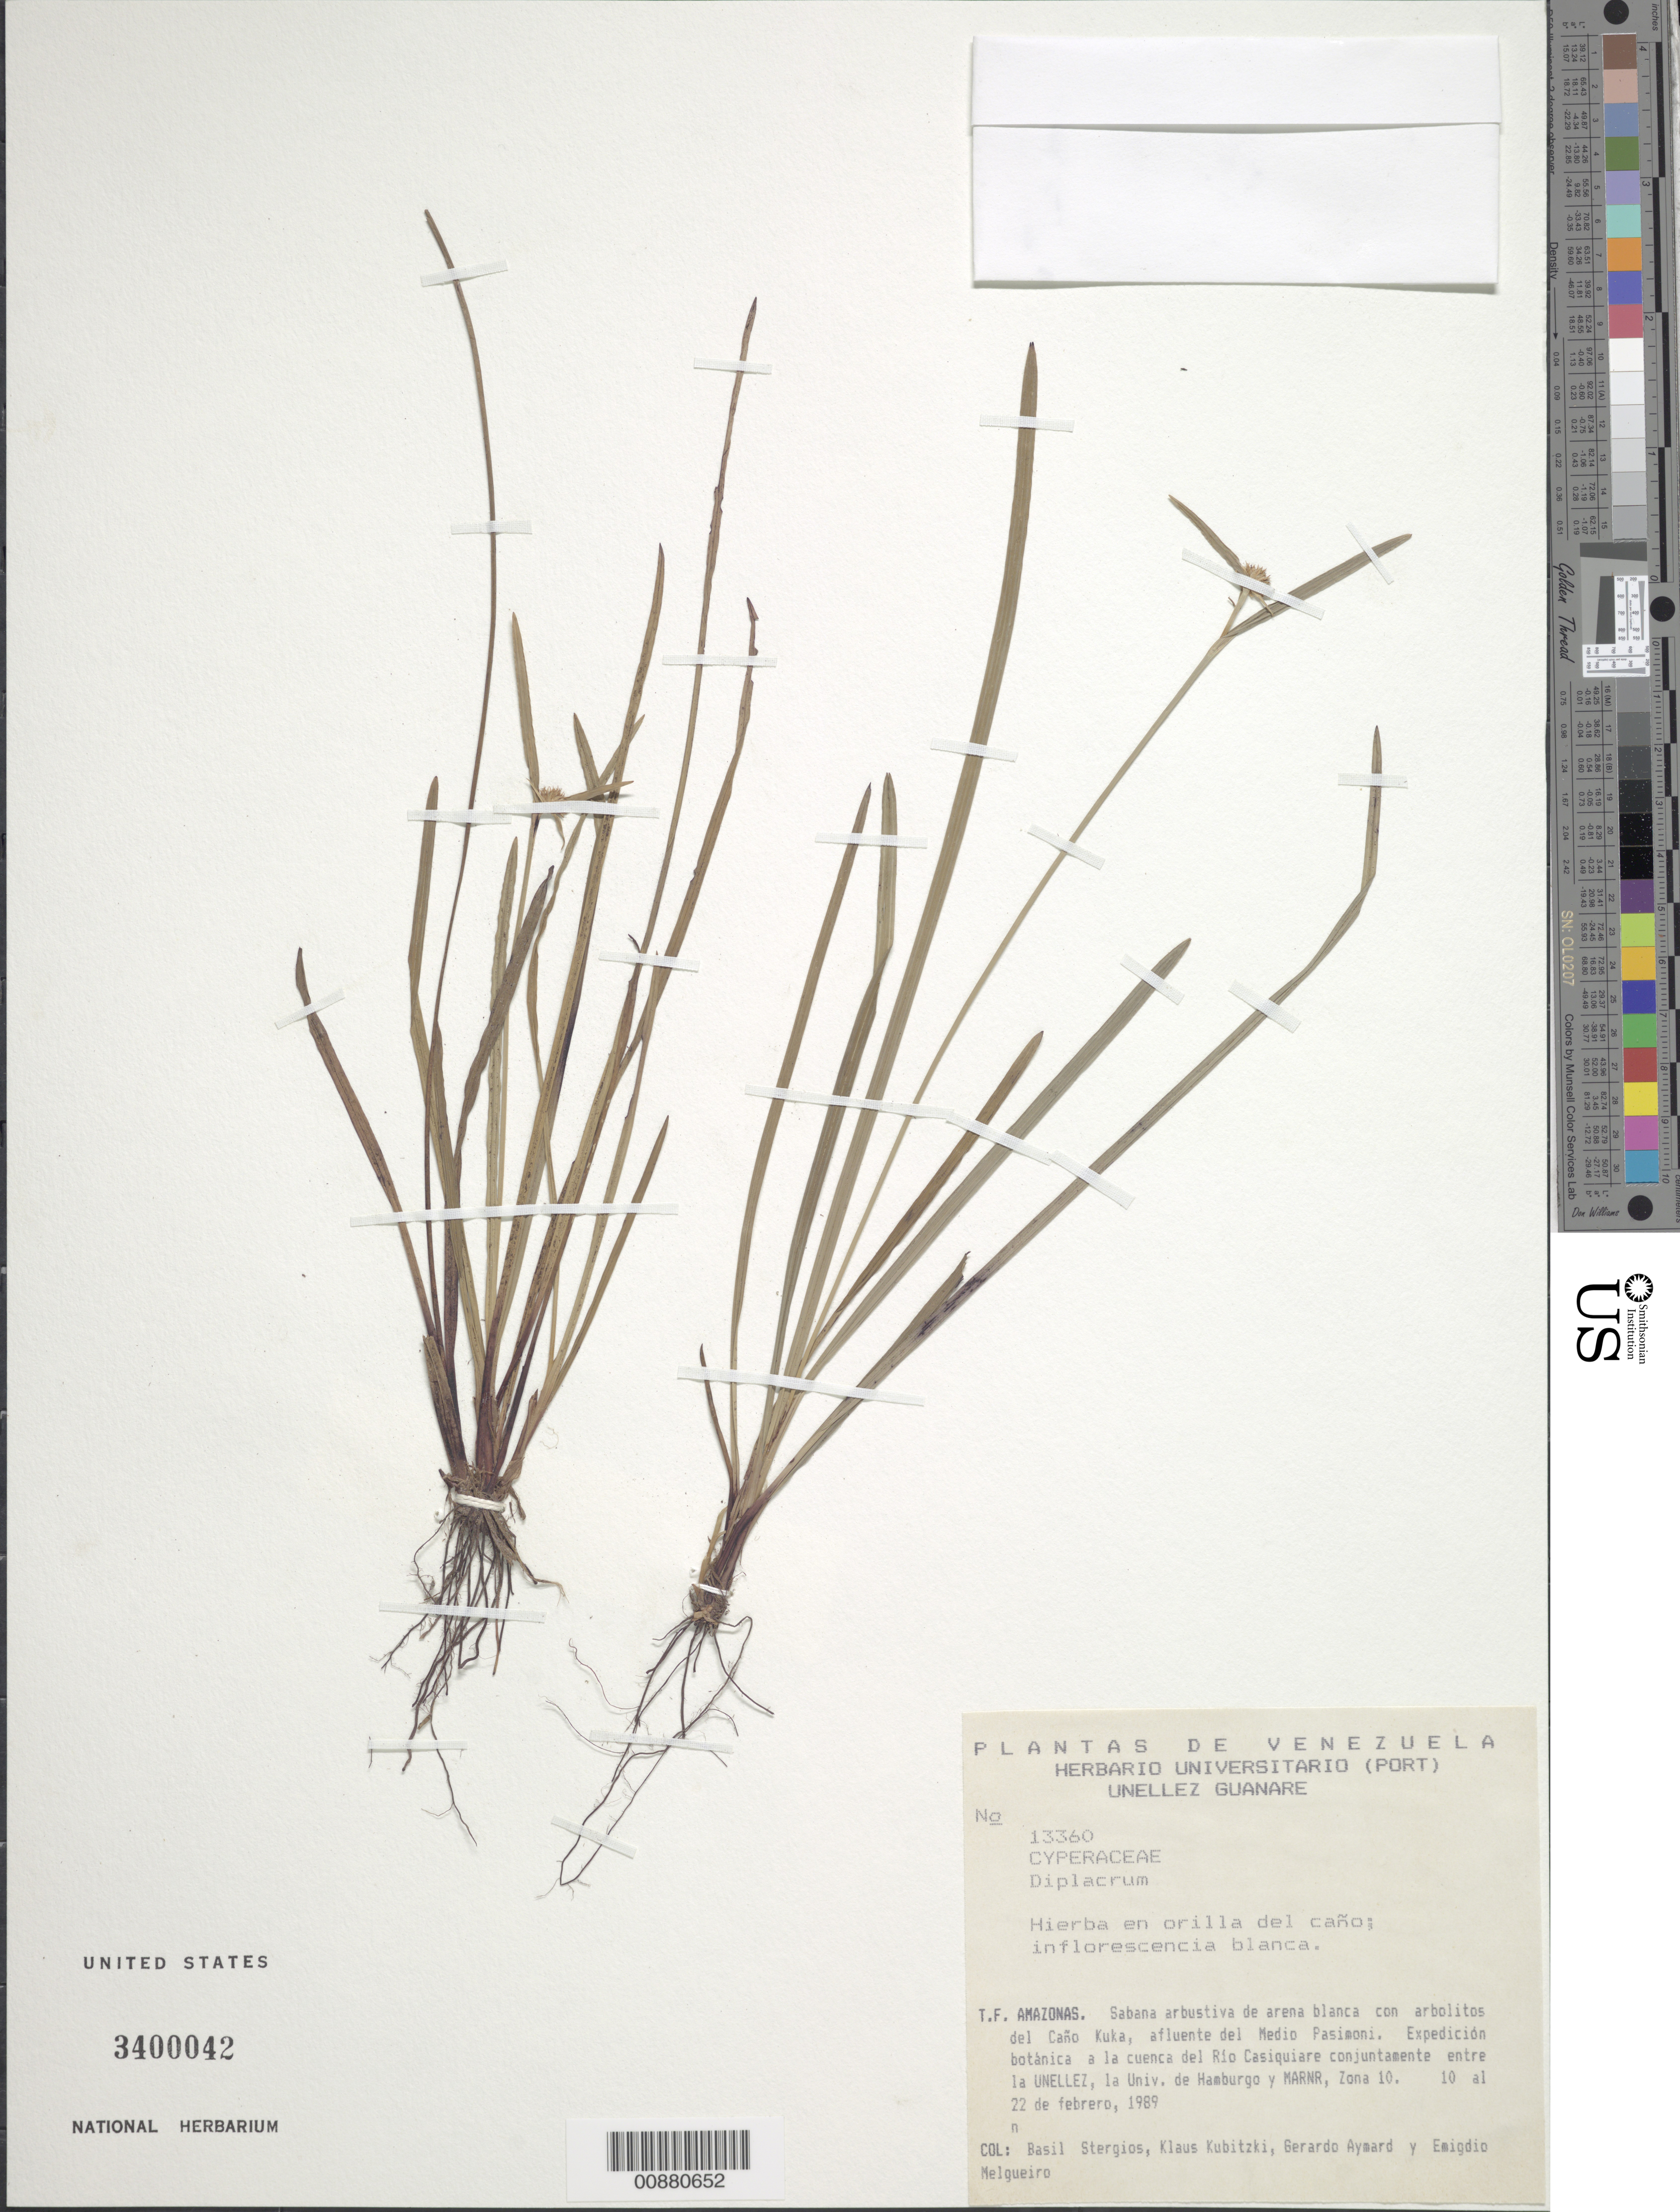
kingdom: Plantae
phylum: Tracheophyta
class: Liliopsida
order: Poales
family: Cyperaceae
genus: Diplacrum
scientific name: Diplacrum sp.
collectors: B. G. Stergios, K. Kubitzki, G. A. Aymard & E. Melgueiro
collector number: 13360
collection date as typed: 10-Feb-89 to 22-Feb-89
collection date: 1989-02-10/1989-02-22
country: Venezuela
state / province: Amazonas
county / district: Río Negro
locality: Río Casiquiare, Caño Kuka, afluente del Medio Pasimoni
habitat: Sabana arbustive de arena blanca con arbolitos del cano; en orilla del cano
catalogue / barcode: US 3400042